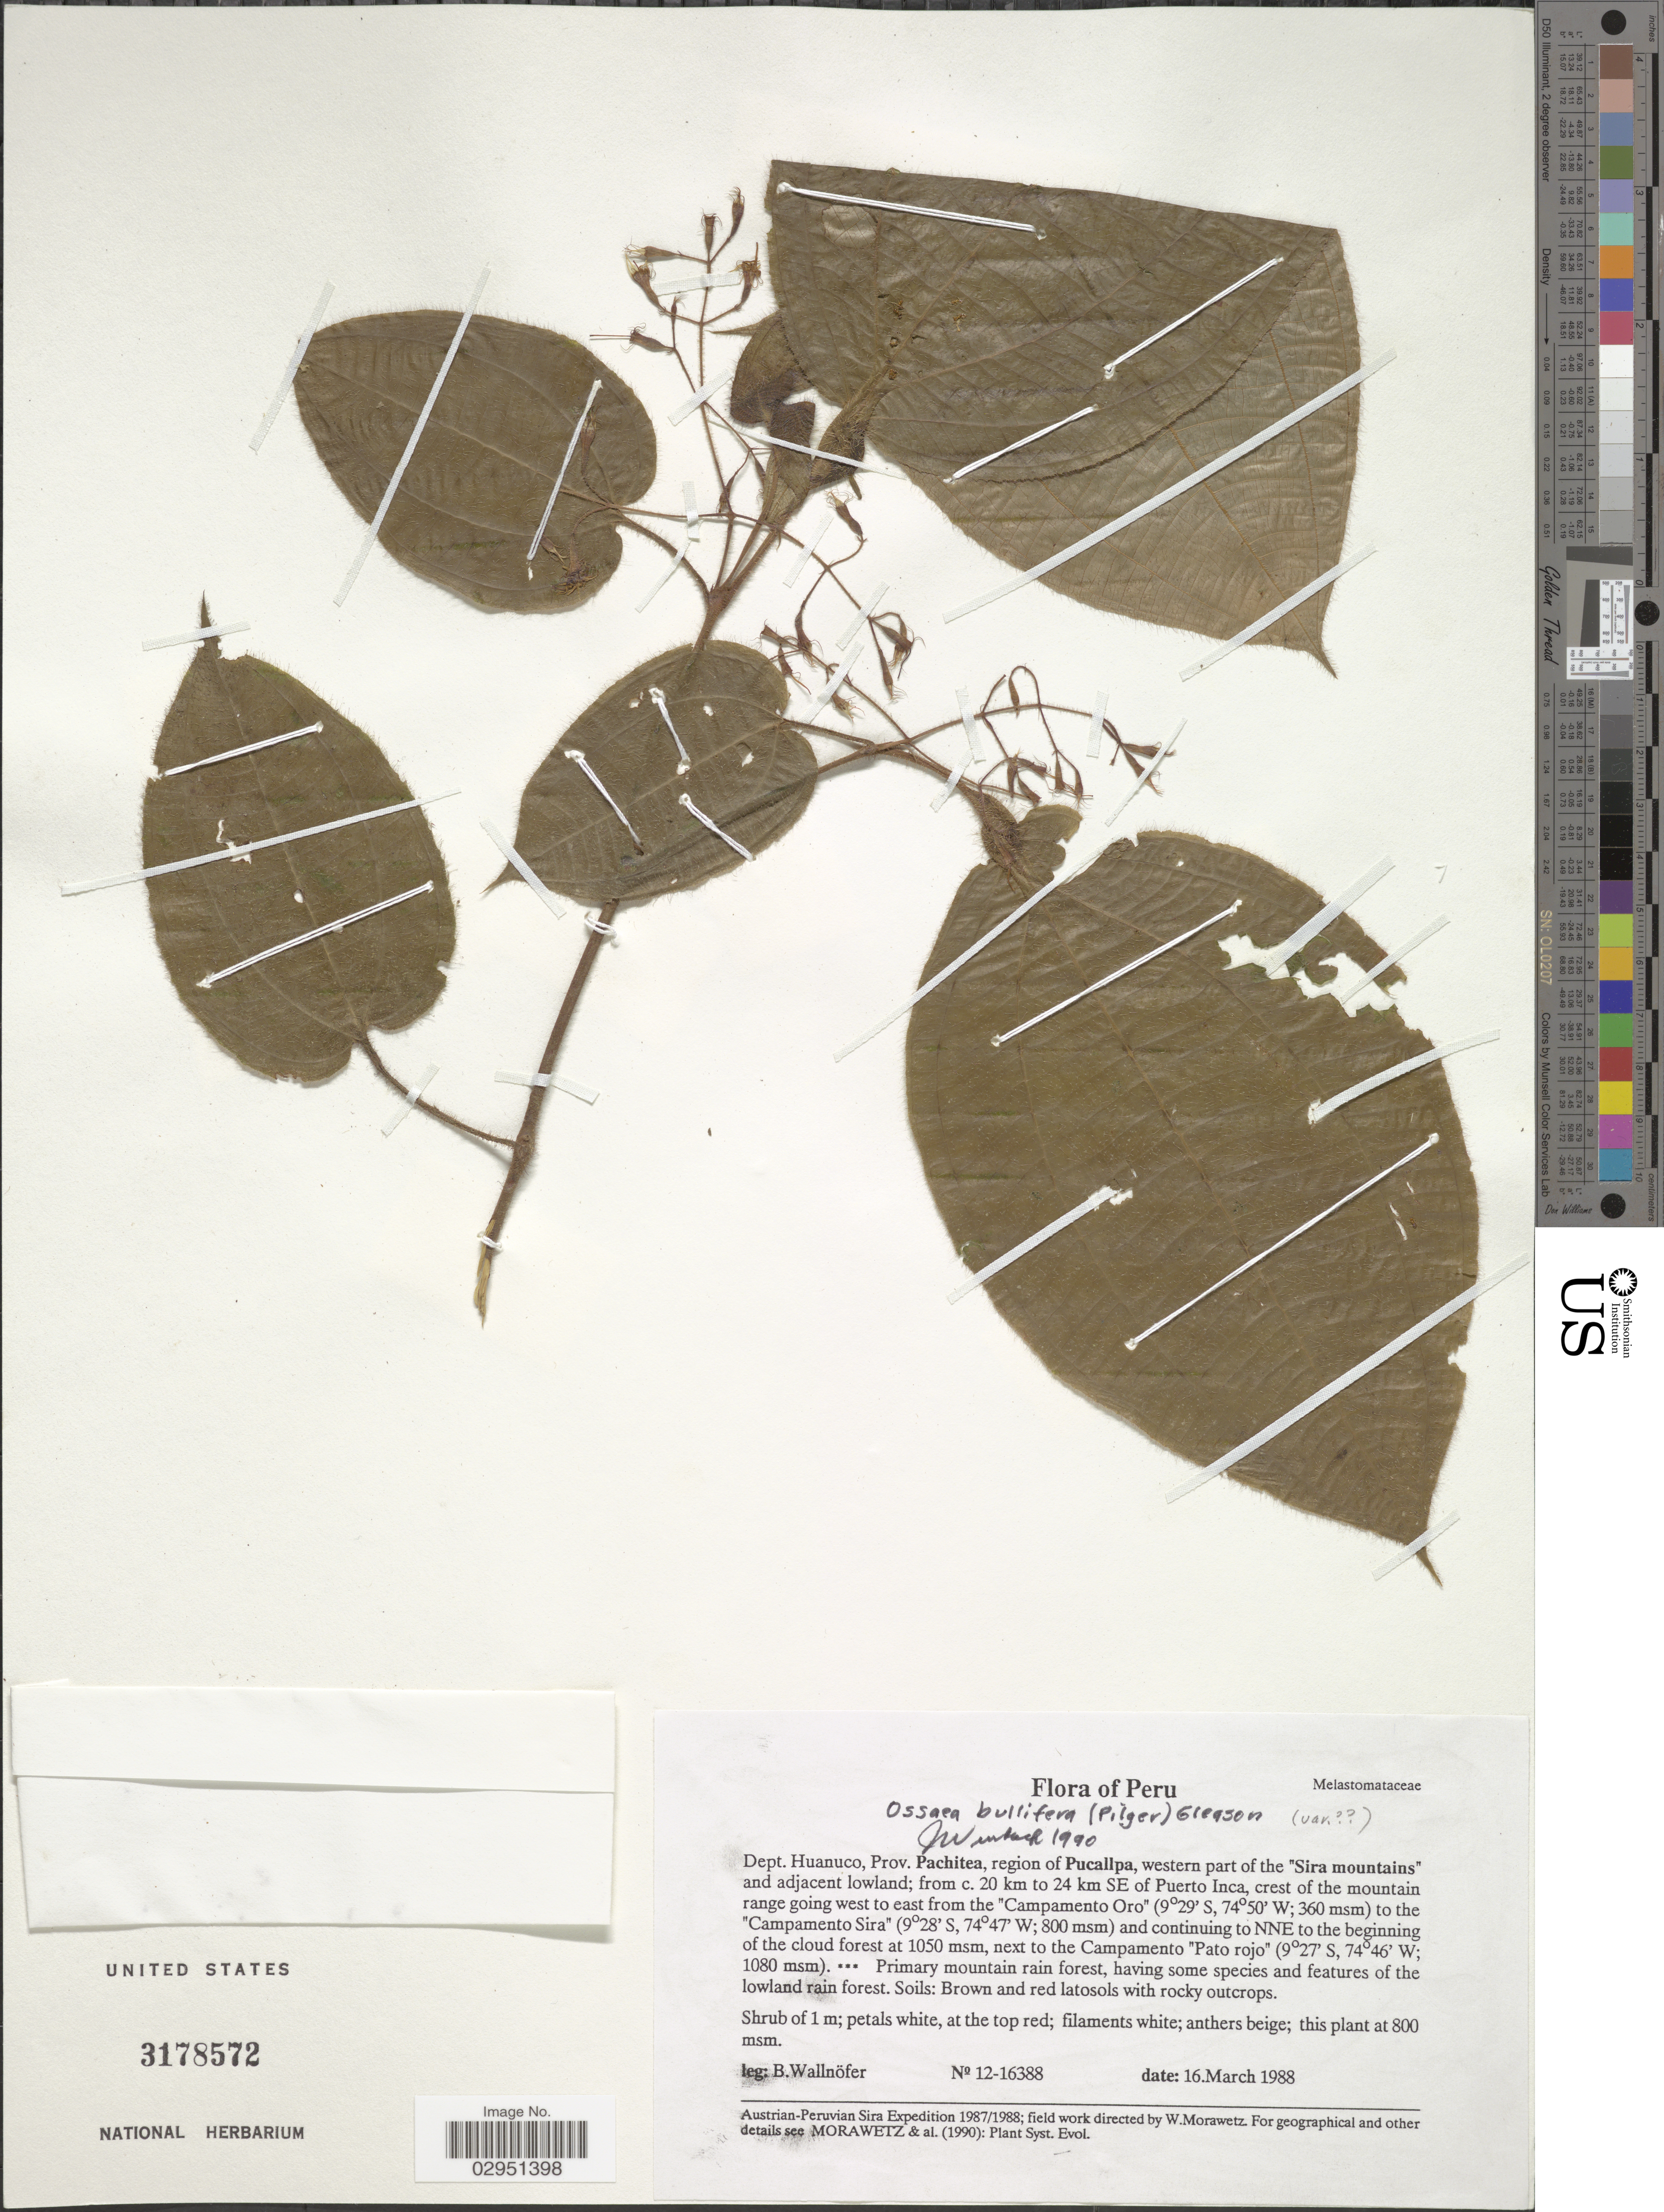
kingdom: Plantae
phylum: Tracheophyta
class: Magnoliopsida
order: Myrtales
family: Melastomataceae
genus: Ossaea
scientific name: Ossaea bullifera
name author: (Pilg.) Gleason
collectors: B. Wallnöfer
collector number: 12-16388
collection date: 1988-03-16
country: Peru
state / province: Huánuco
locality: Dept. Huanuco, Prov. Pachitea, region of Pucallpa, western part of the "Sira Mountains" and adjacent lowland; from c. 20 km to 24 km SE of Puerto Inca, crest of the mountain range going west to east from the "Campamento Oro" to the "Campamento Sira" and continuing to NNE to the beginning of the cloud forest, next to the Campamento "Pato Rojo".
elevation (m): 800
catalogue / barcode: US 3178572